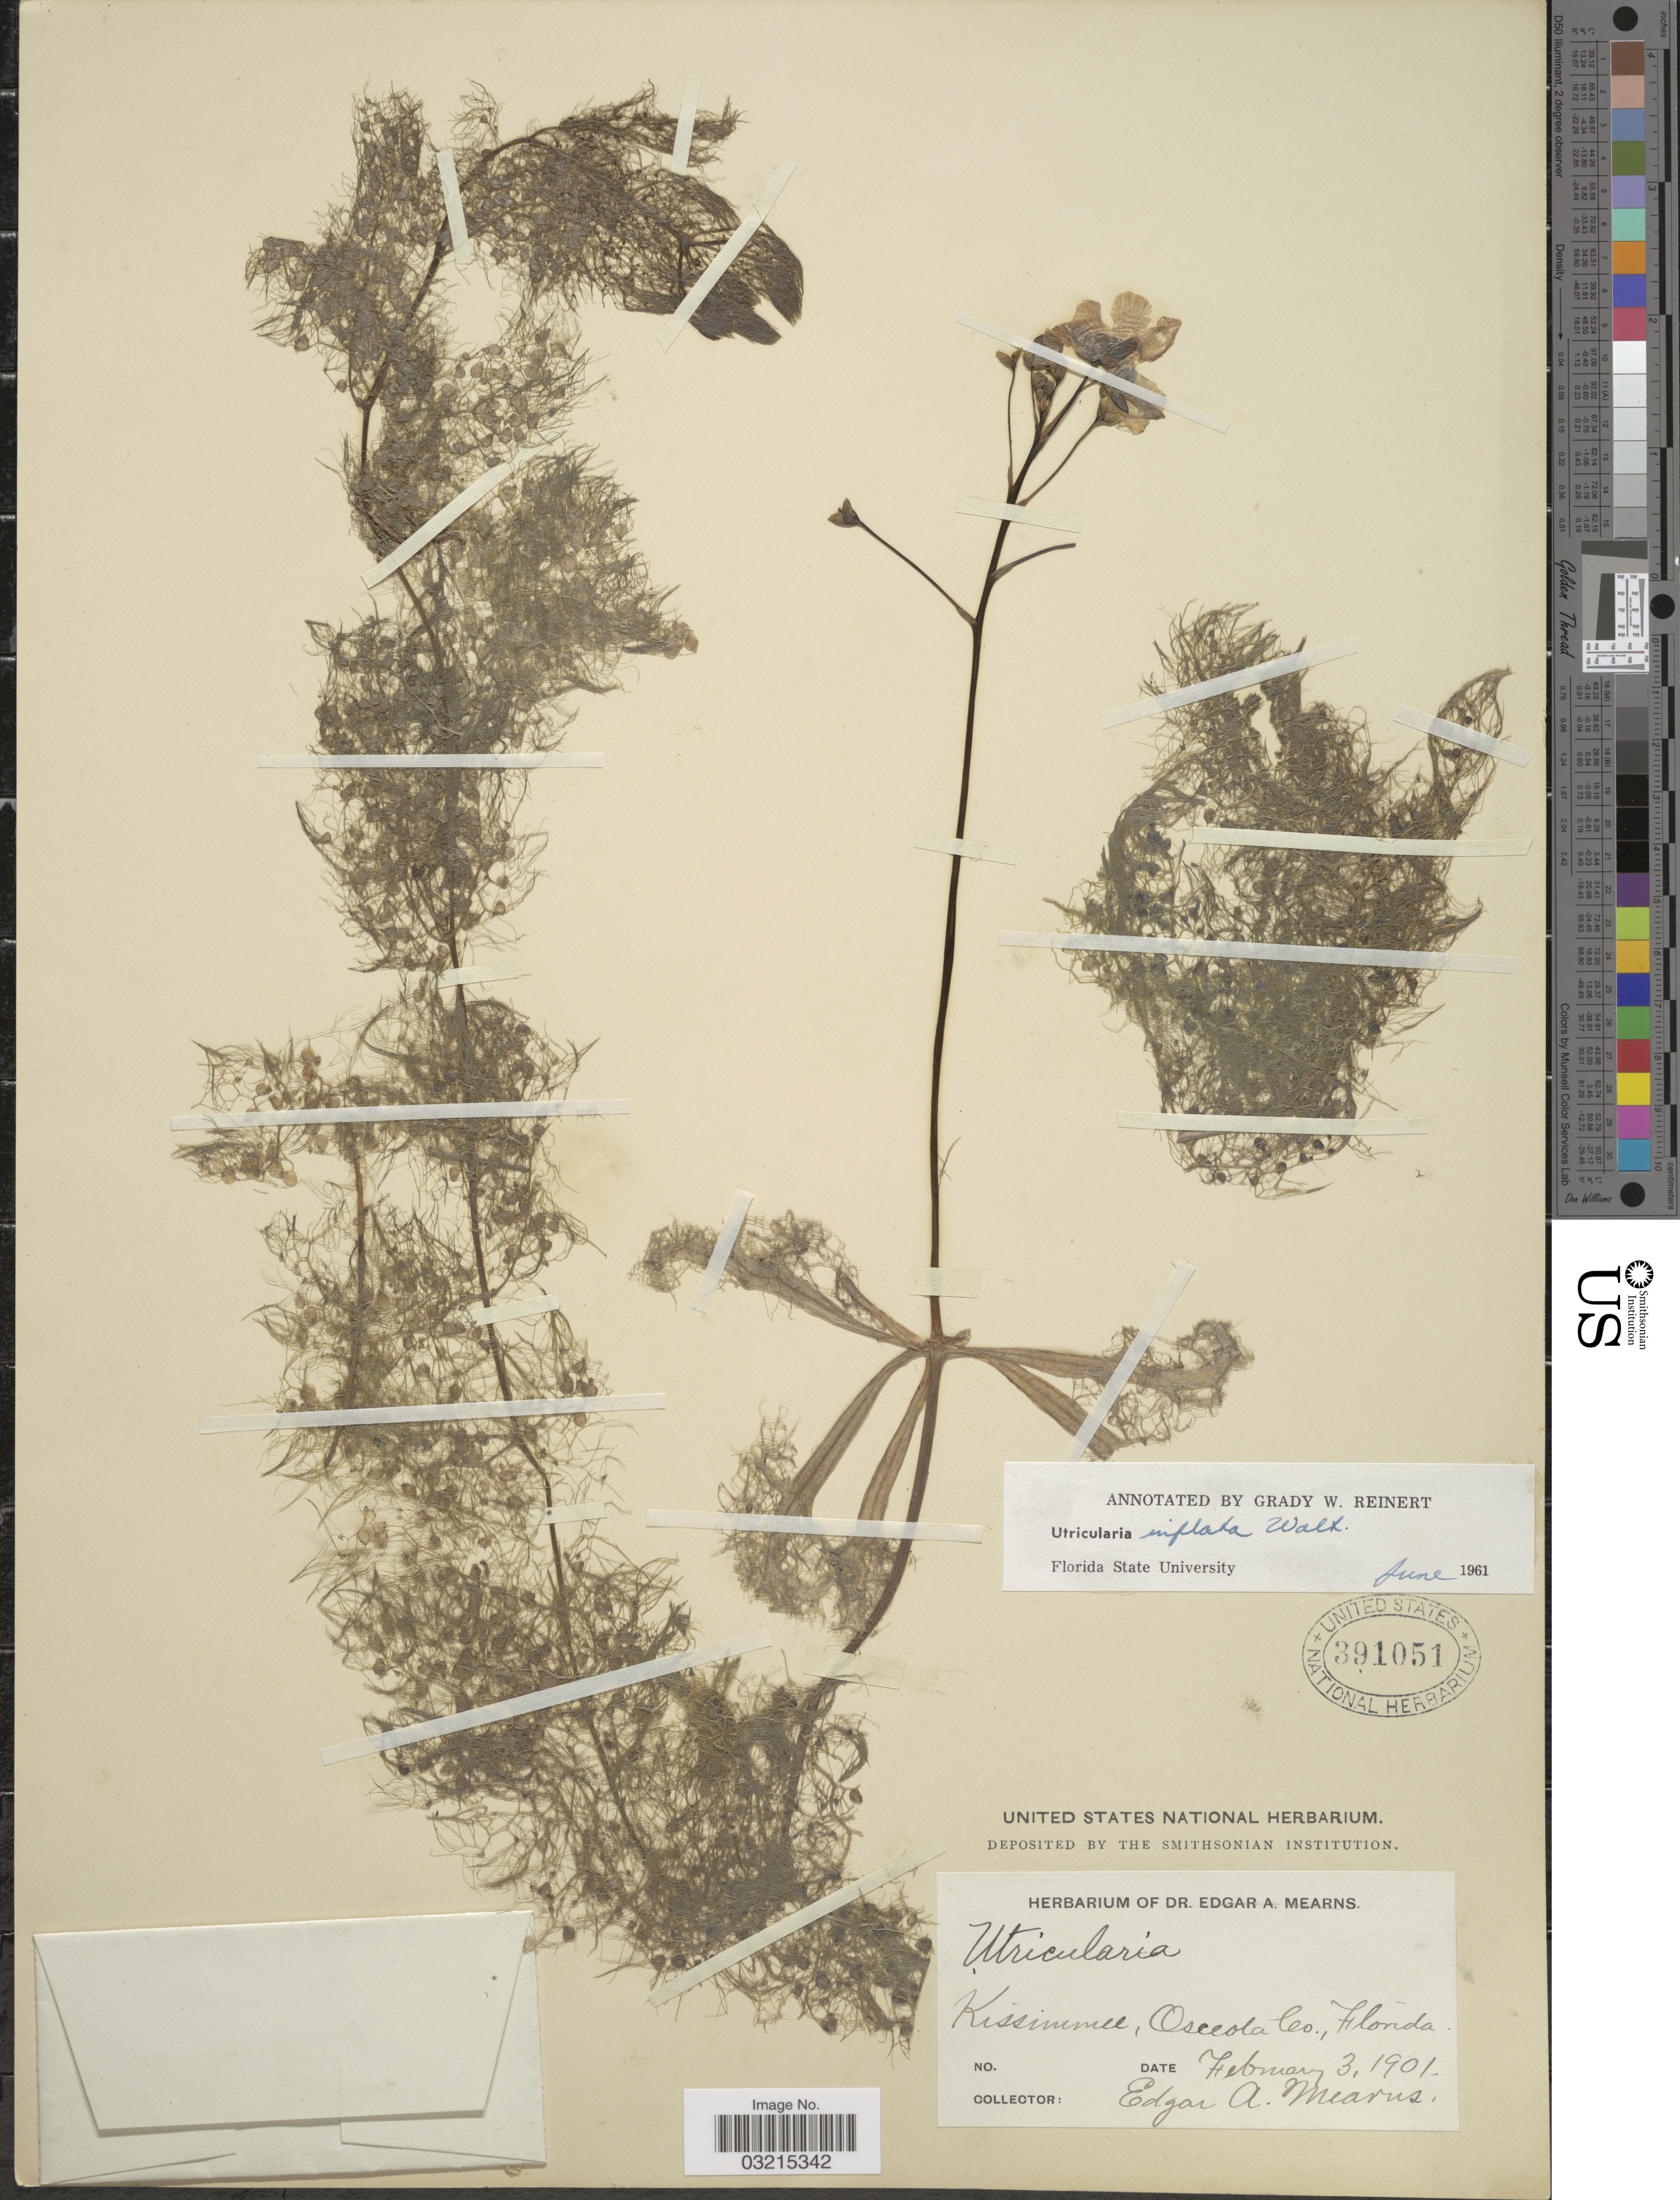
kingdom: Plantae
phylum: Tracheophyta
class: Magnoliopsida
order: Lamiales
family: Lentibulariaceae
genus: Utricularia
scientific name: Utricularia inflata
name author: Walter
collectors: E. A. Mearns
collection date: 1901-02-03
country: United States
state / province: Florida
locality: Kissimmee, Osceola Co.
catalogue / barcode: US 391051